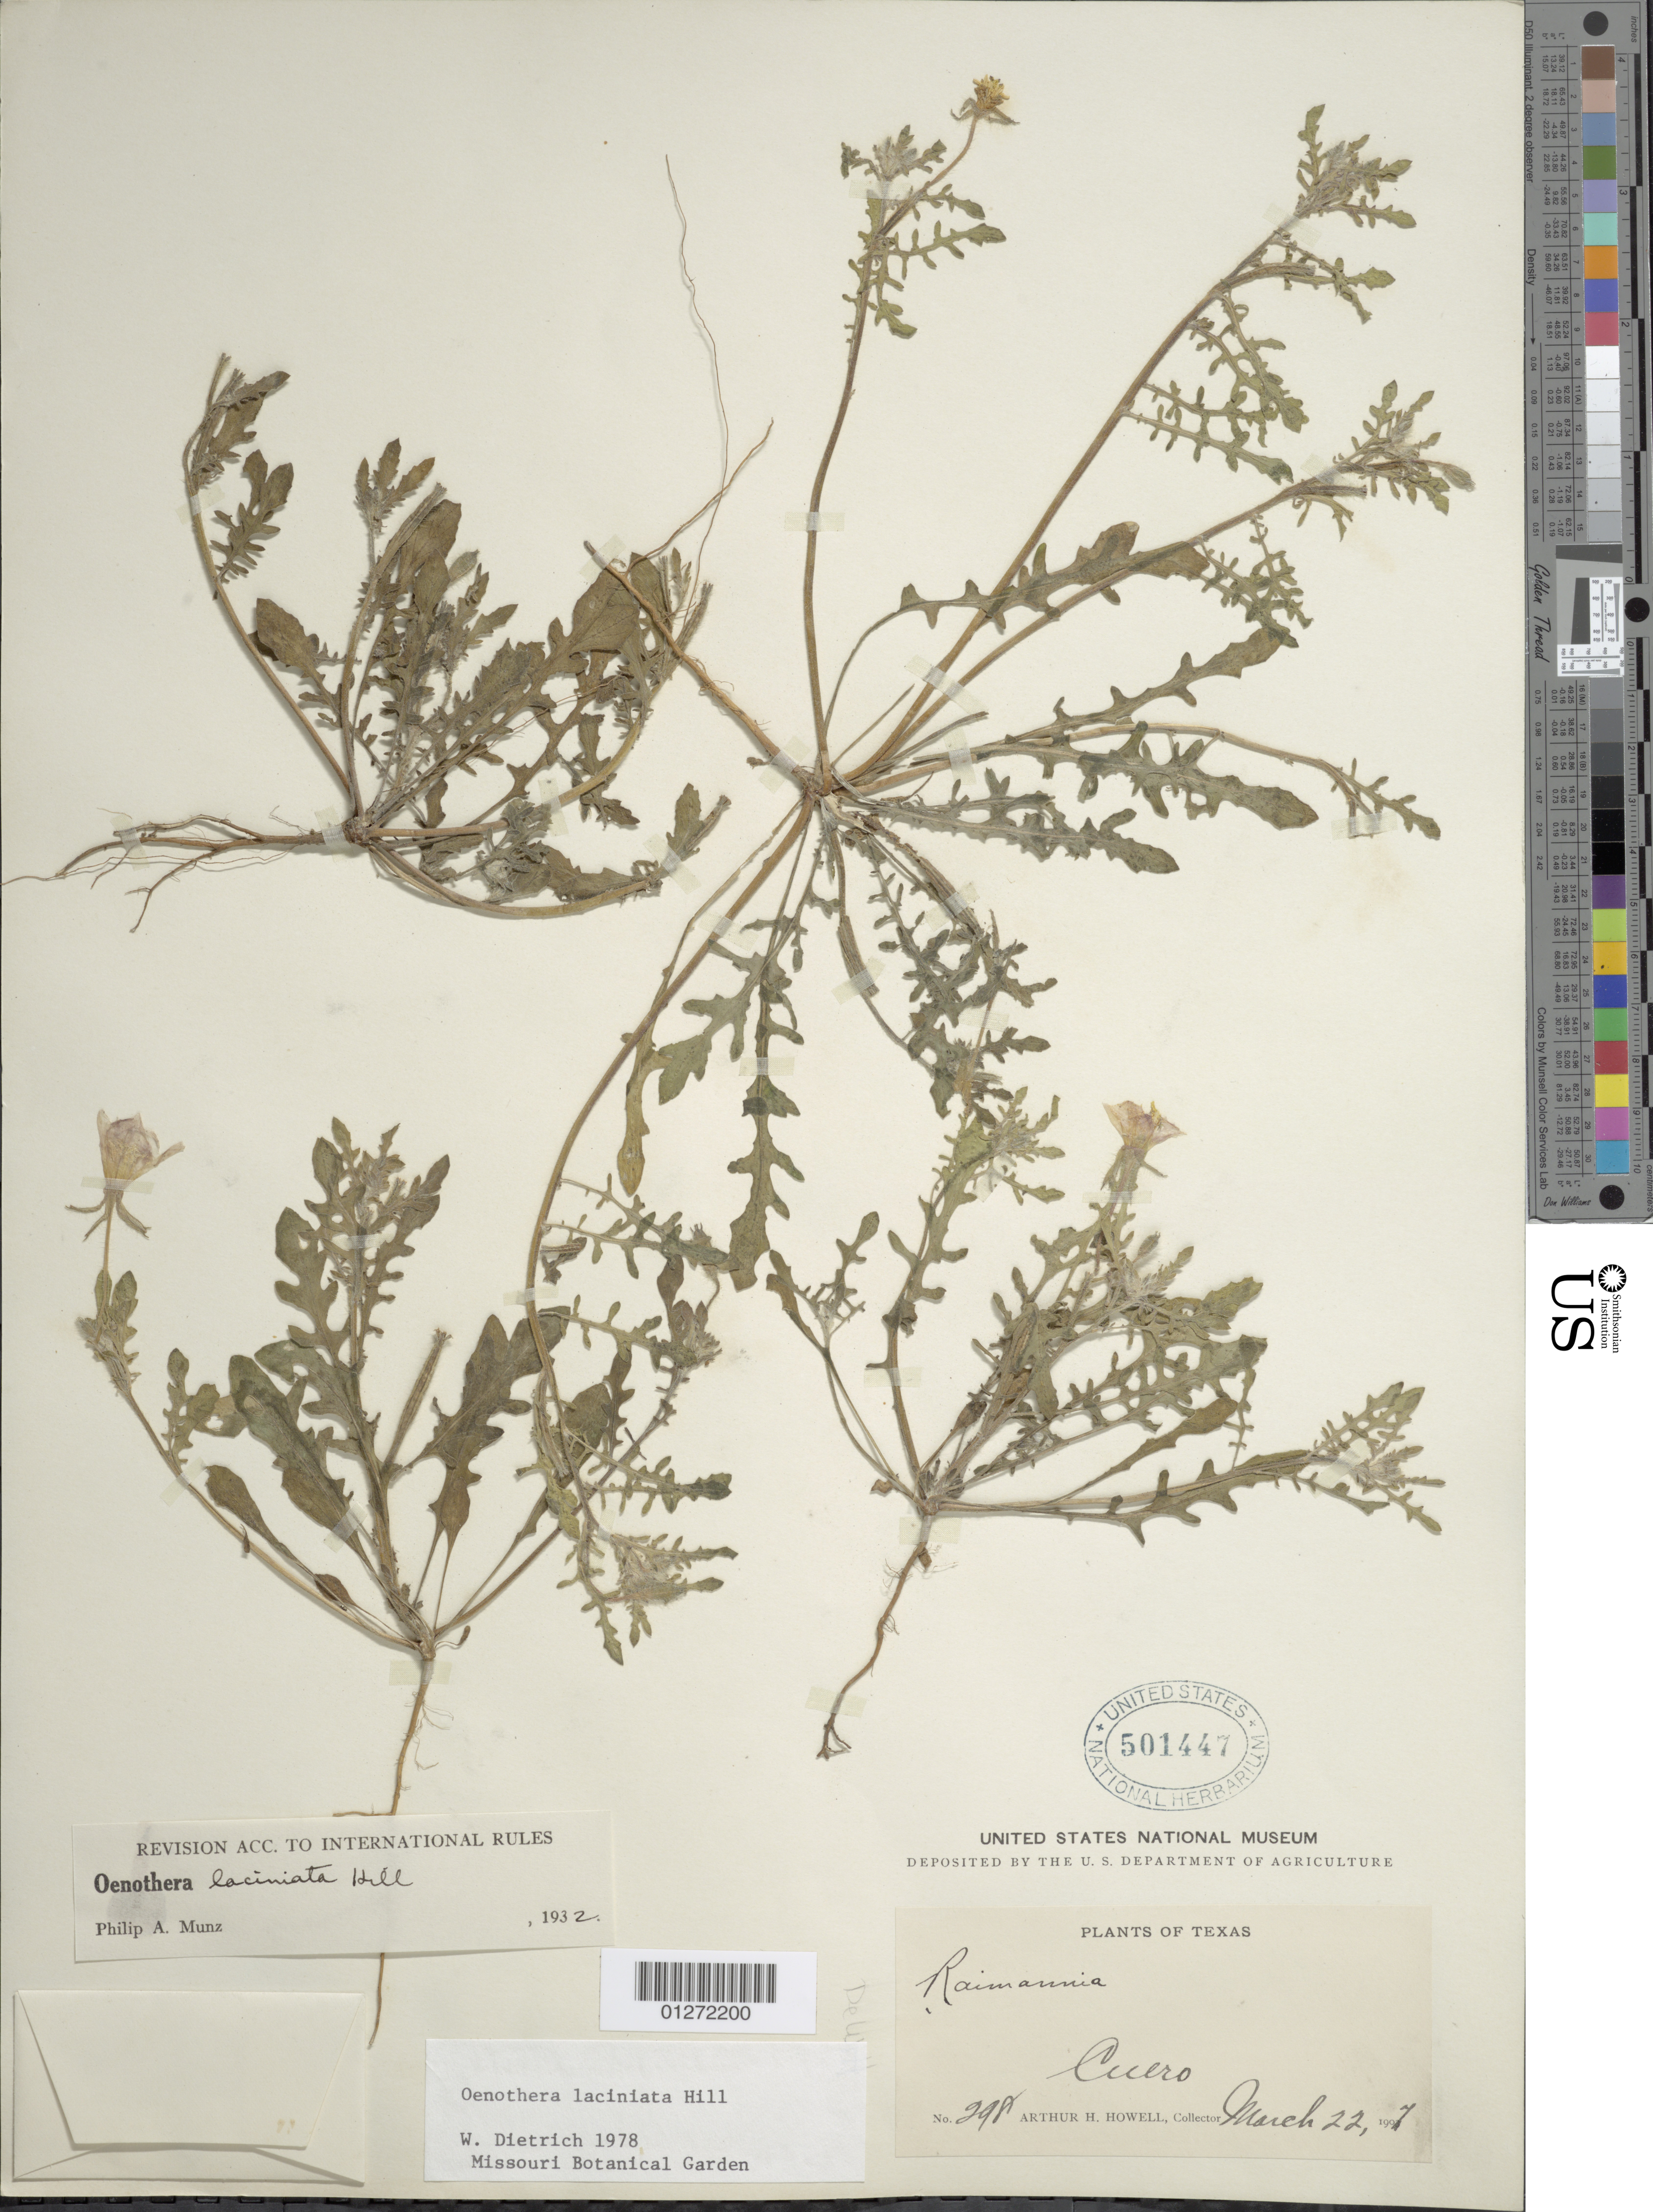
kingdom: Plantae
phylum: Tracheophyta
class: Magnoliopsida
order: Myrtales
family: Onagraceae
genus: Oenothera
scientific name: Oenothera laciniata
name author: Hill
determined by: Dietrich, W.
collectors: A. H. Howell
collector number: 298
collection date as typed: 22 Mar 1907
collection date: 1907-03-22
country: United States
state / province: Texas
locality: Cuero.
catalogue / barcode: US 501447